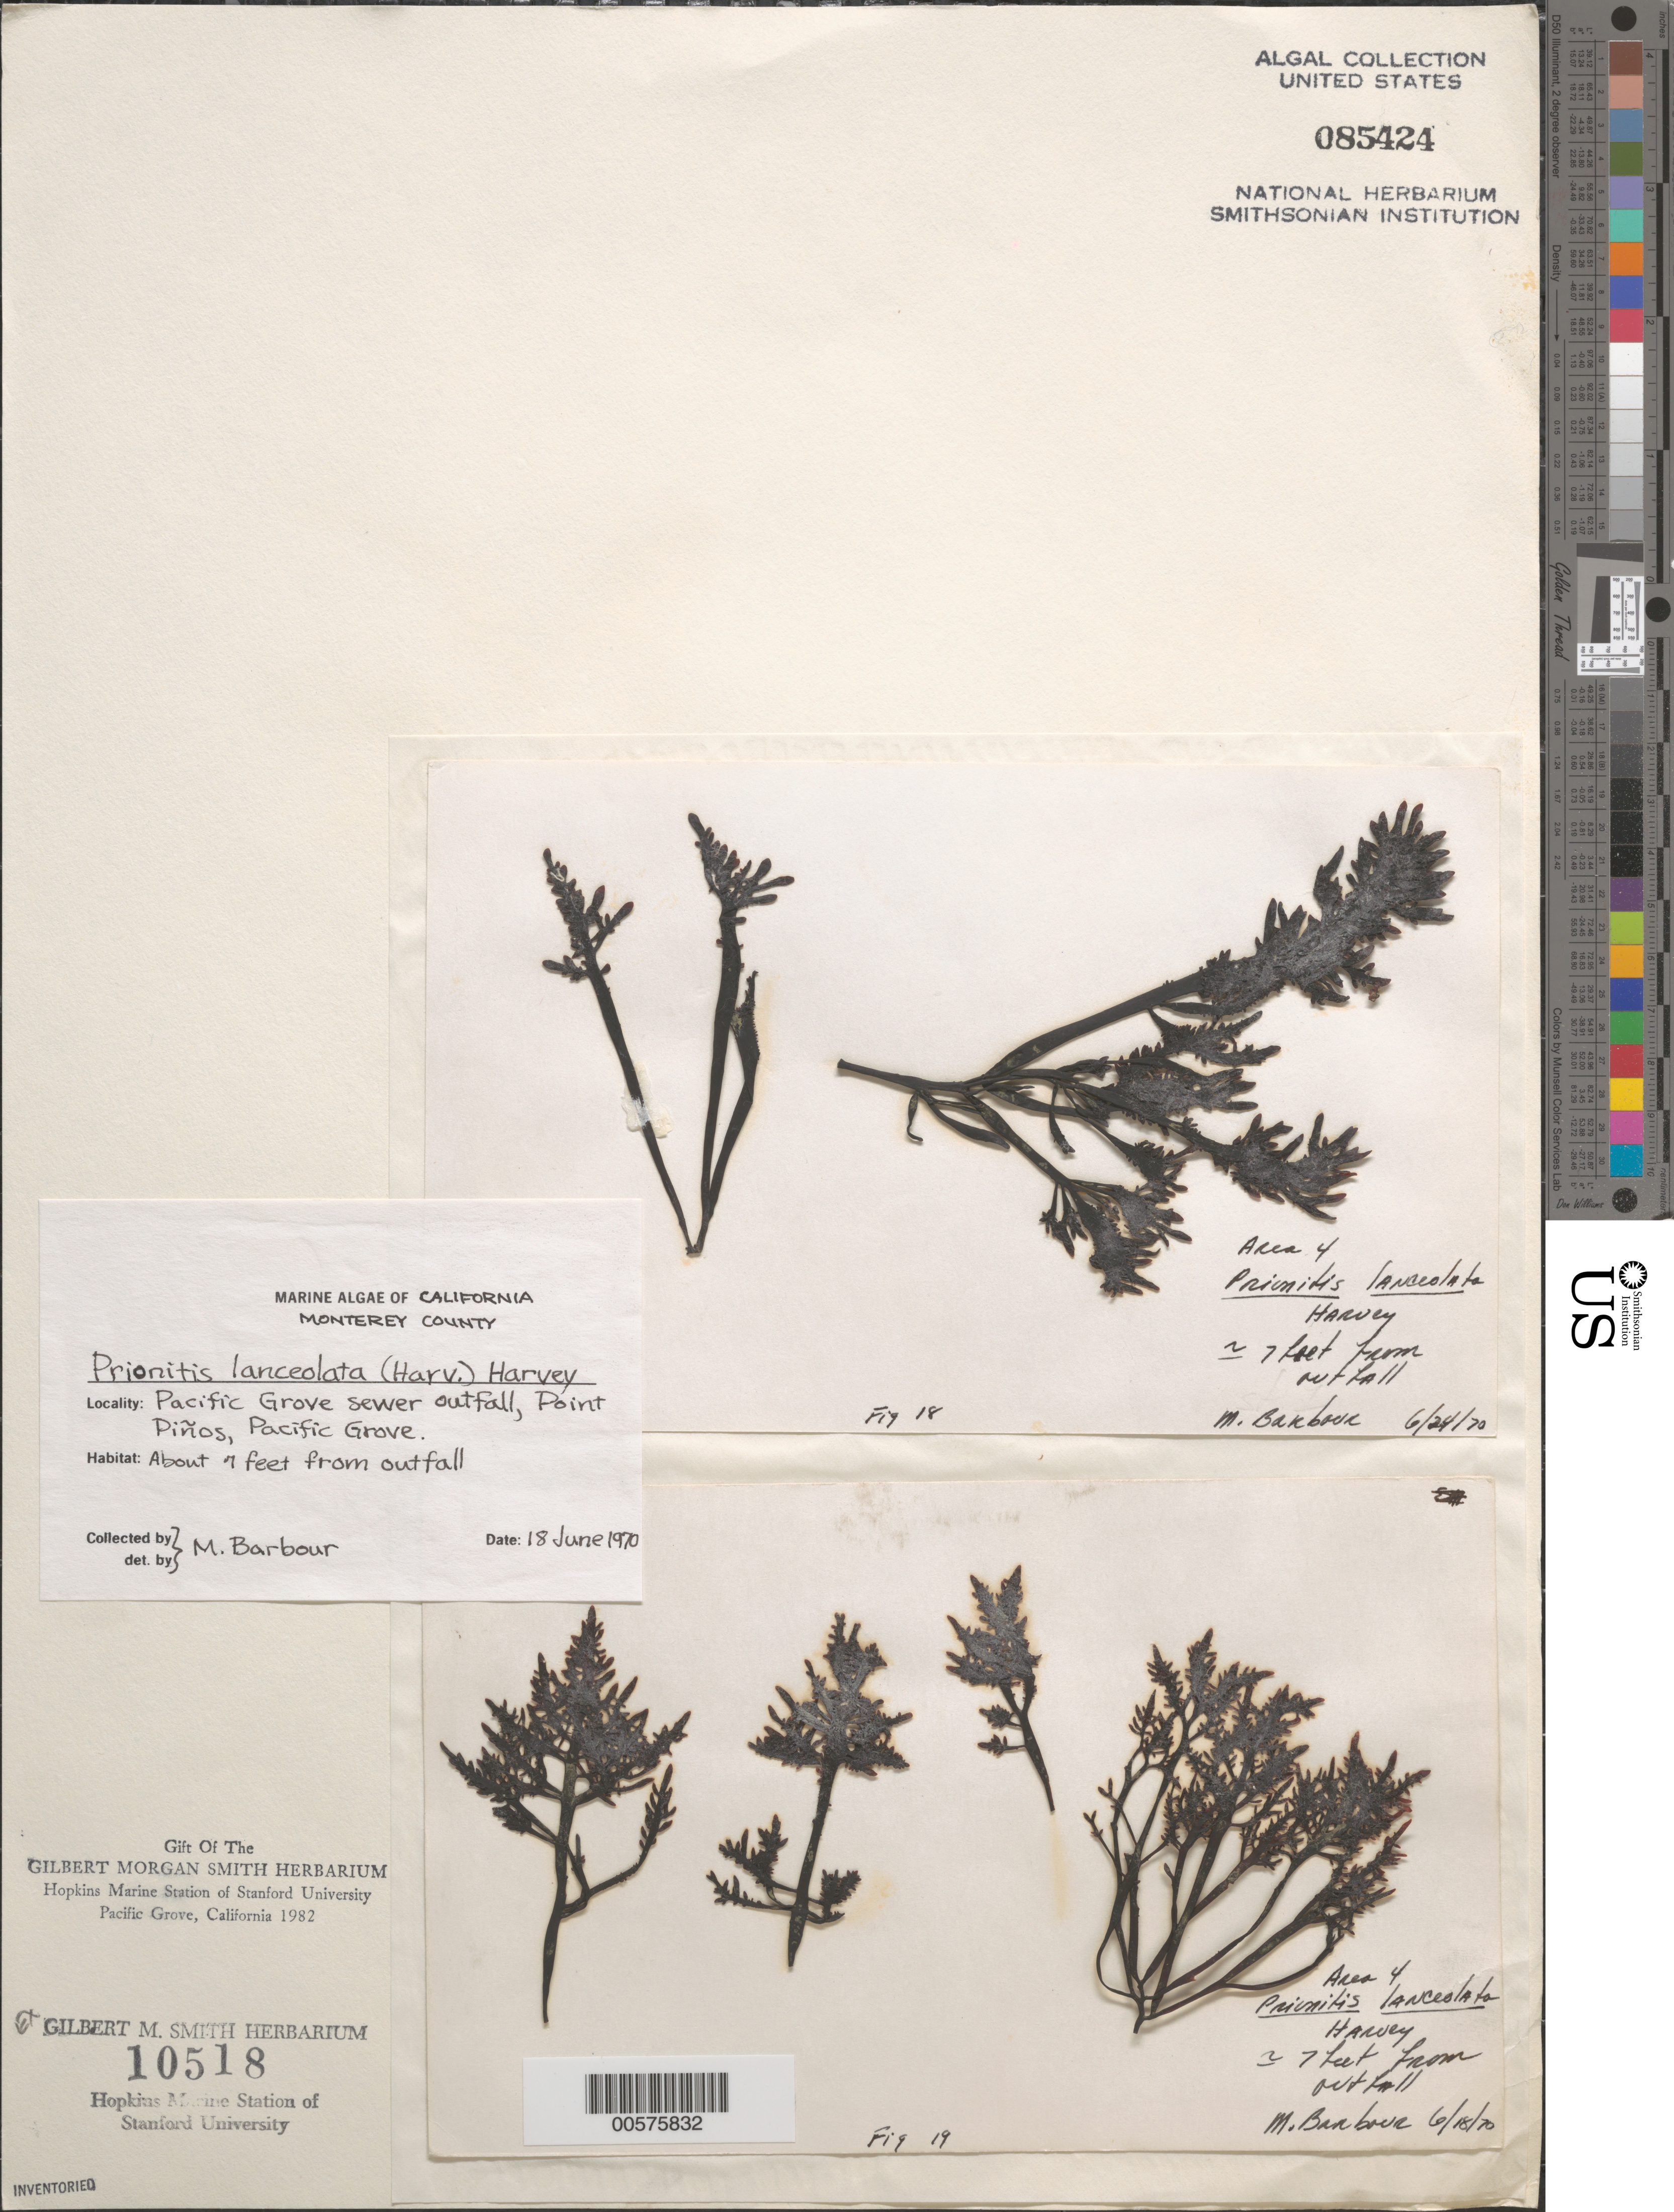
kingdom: Plantae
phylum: Rhodophyta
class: Florideophyceae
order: Cryptonemiales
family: Cryptonemiaceae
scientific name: Prionitis lanceolata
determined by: Barbour, M.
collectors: M. Barbour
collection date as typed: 18 Jun 1970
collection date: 1970-06-18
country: United States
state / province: California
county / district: Monterey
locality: Point Pinos, Pacific Grove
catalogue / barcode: US 85424